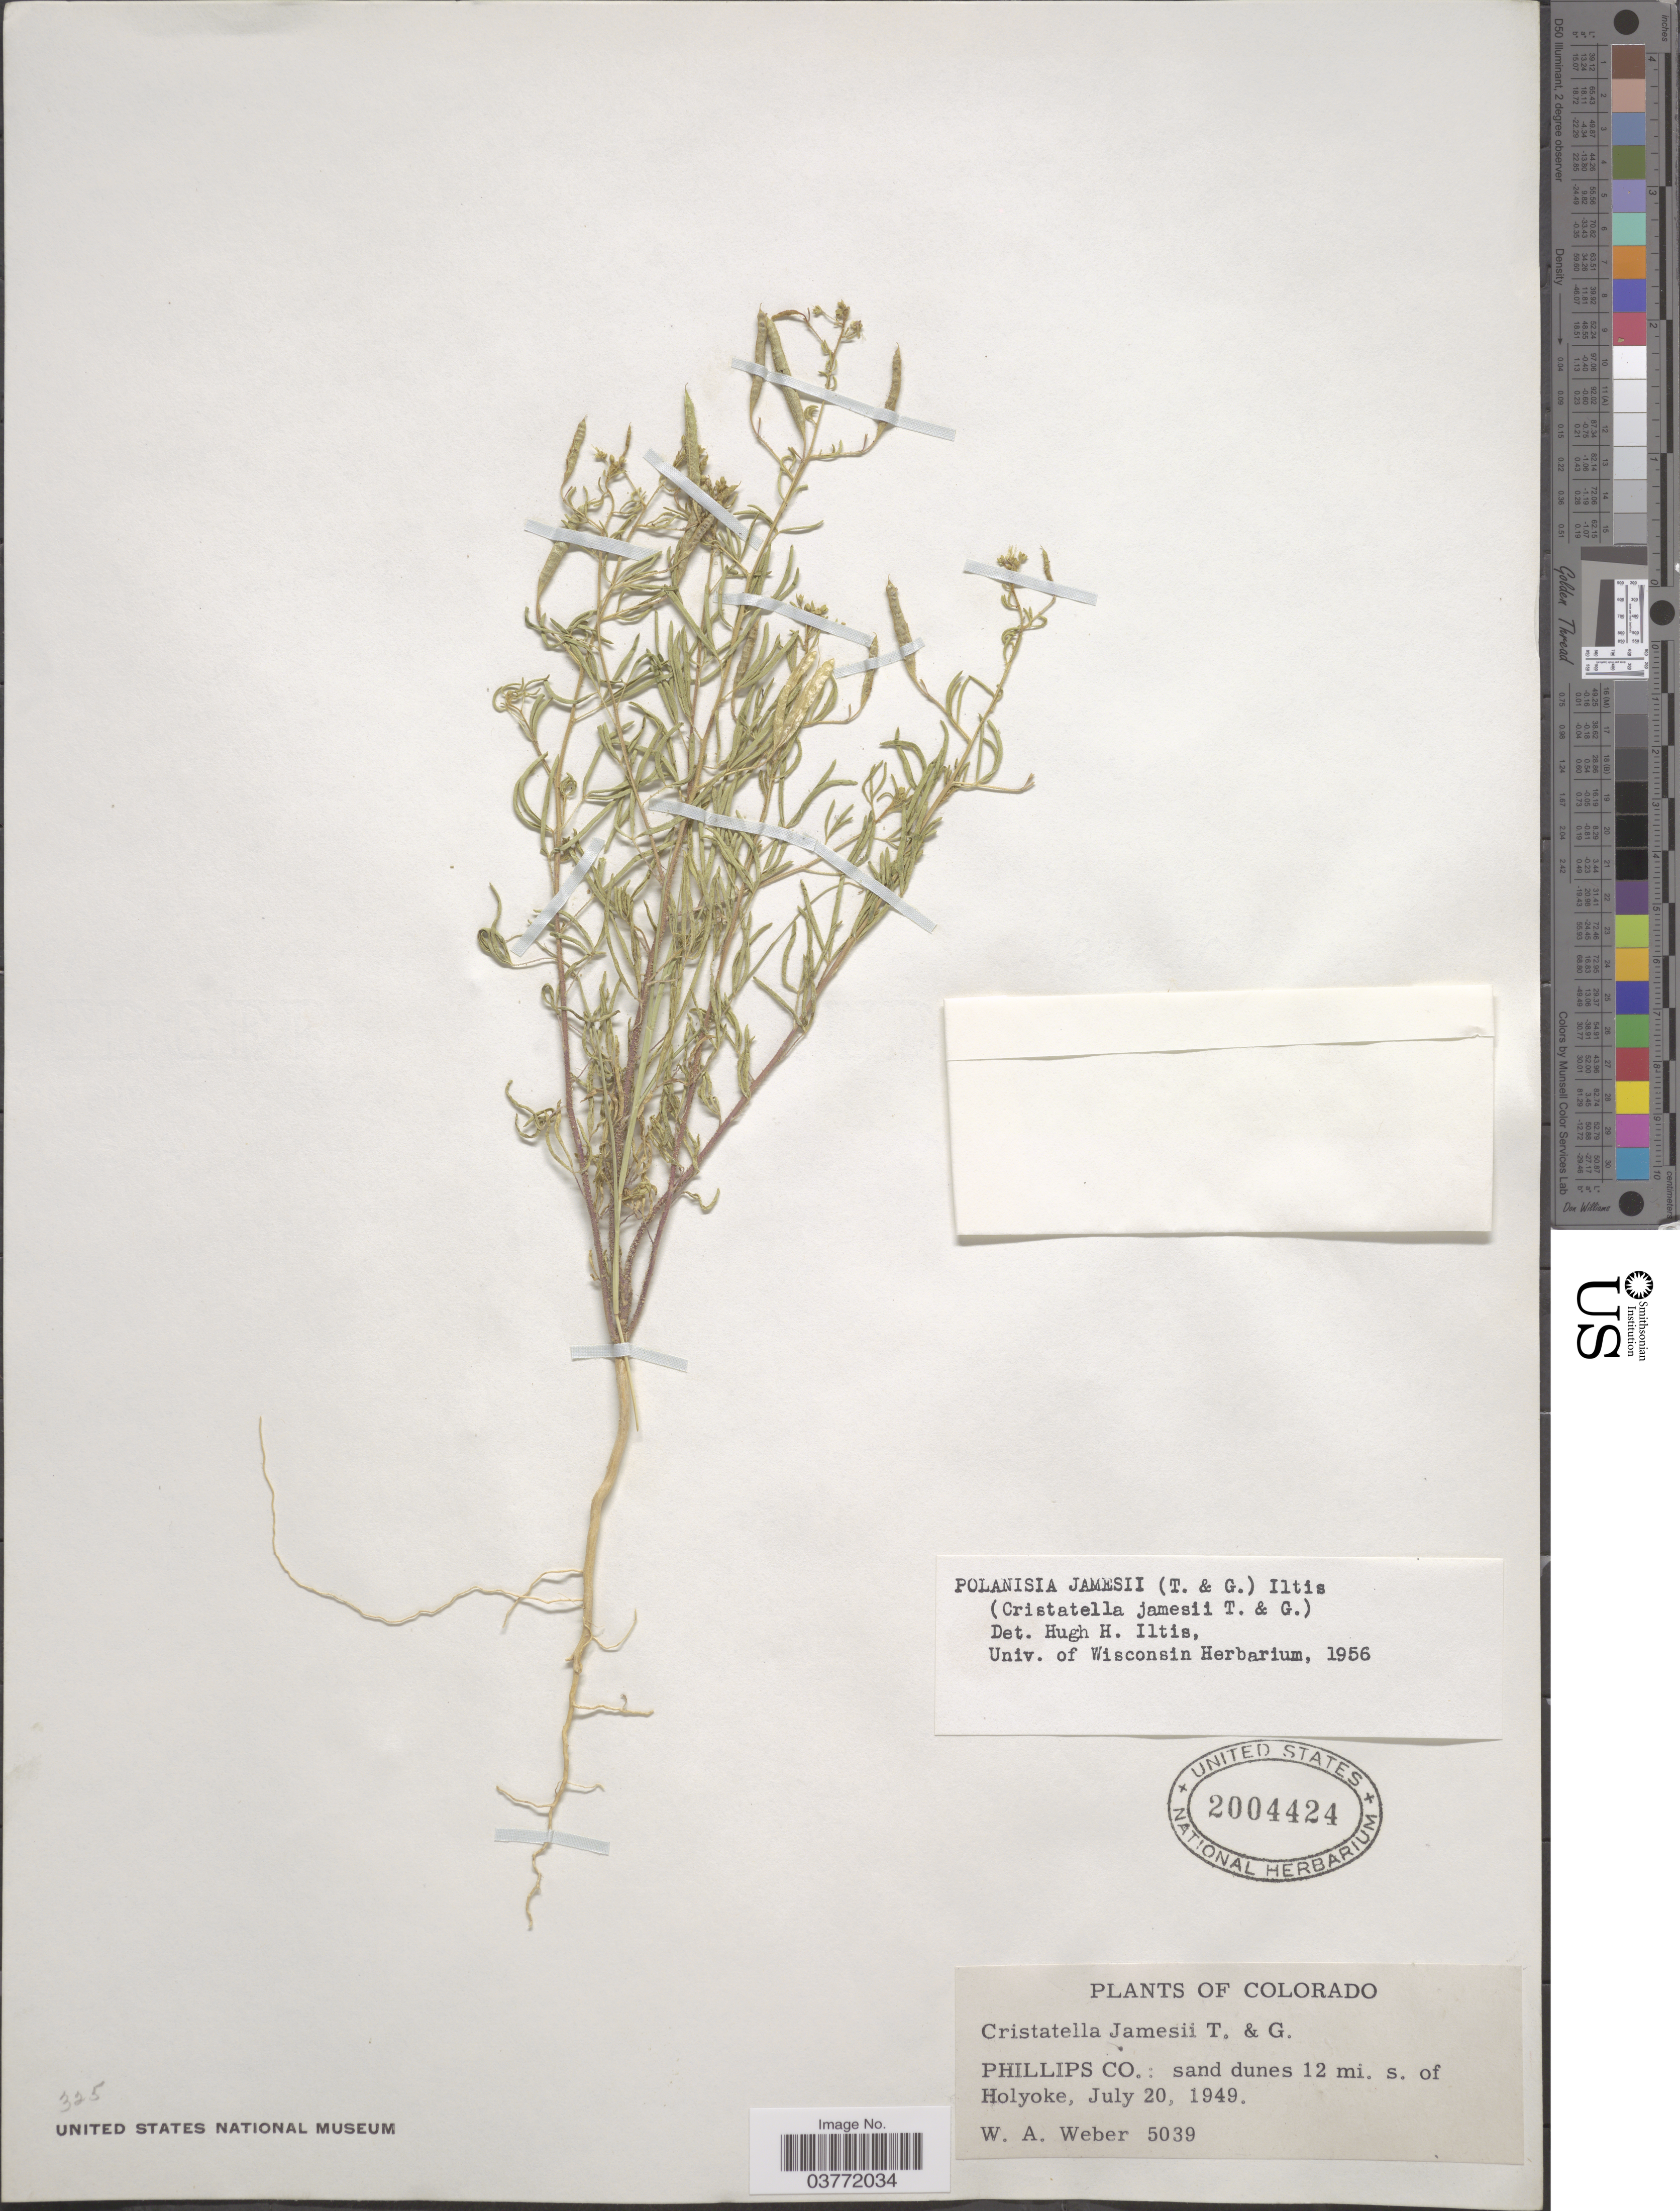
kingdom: Plantae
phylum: Tracheophyta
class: Magnoliopsida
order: Brassicales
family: Cleomaceae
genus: Polanisia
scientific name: Polanisia jamesii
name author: (Torr. & A. Gray) Iltis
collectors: W. A. Weber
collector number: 5039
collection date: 1949-07-20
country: United States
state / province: Colorado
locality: Phillips Co.: sand dunes 12 mi. s. of Holyoke.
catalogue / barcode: US 2004424